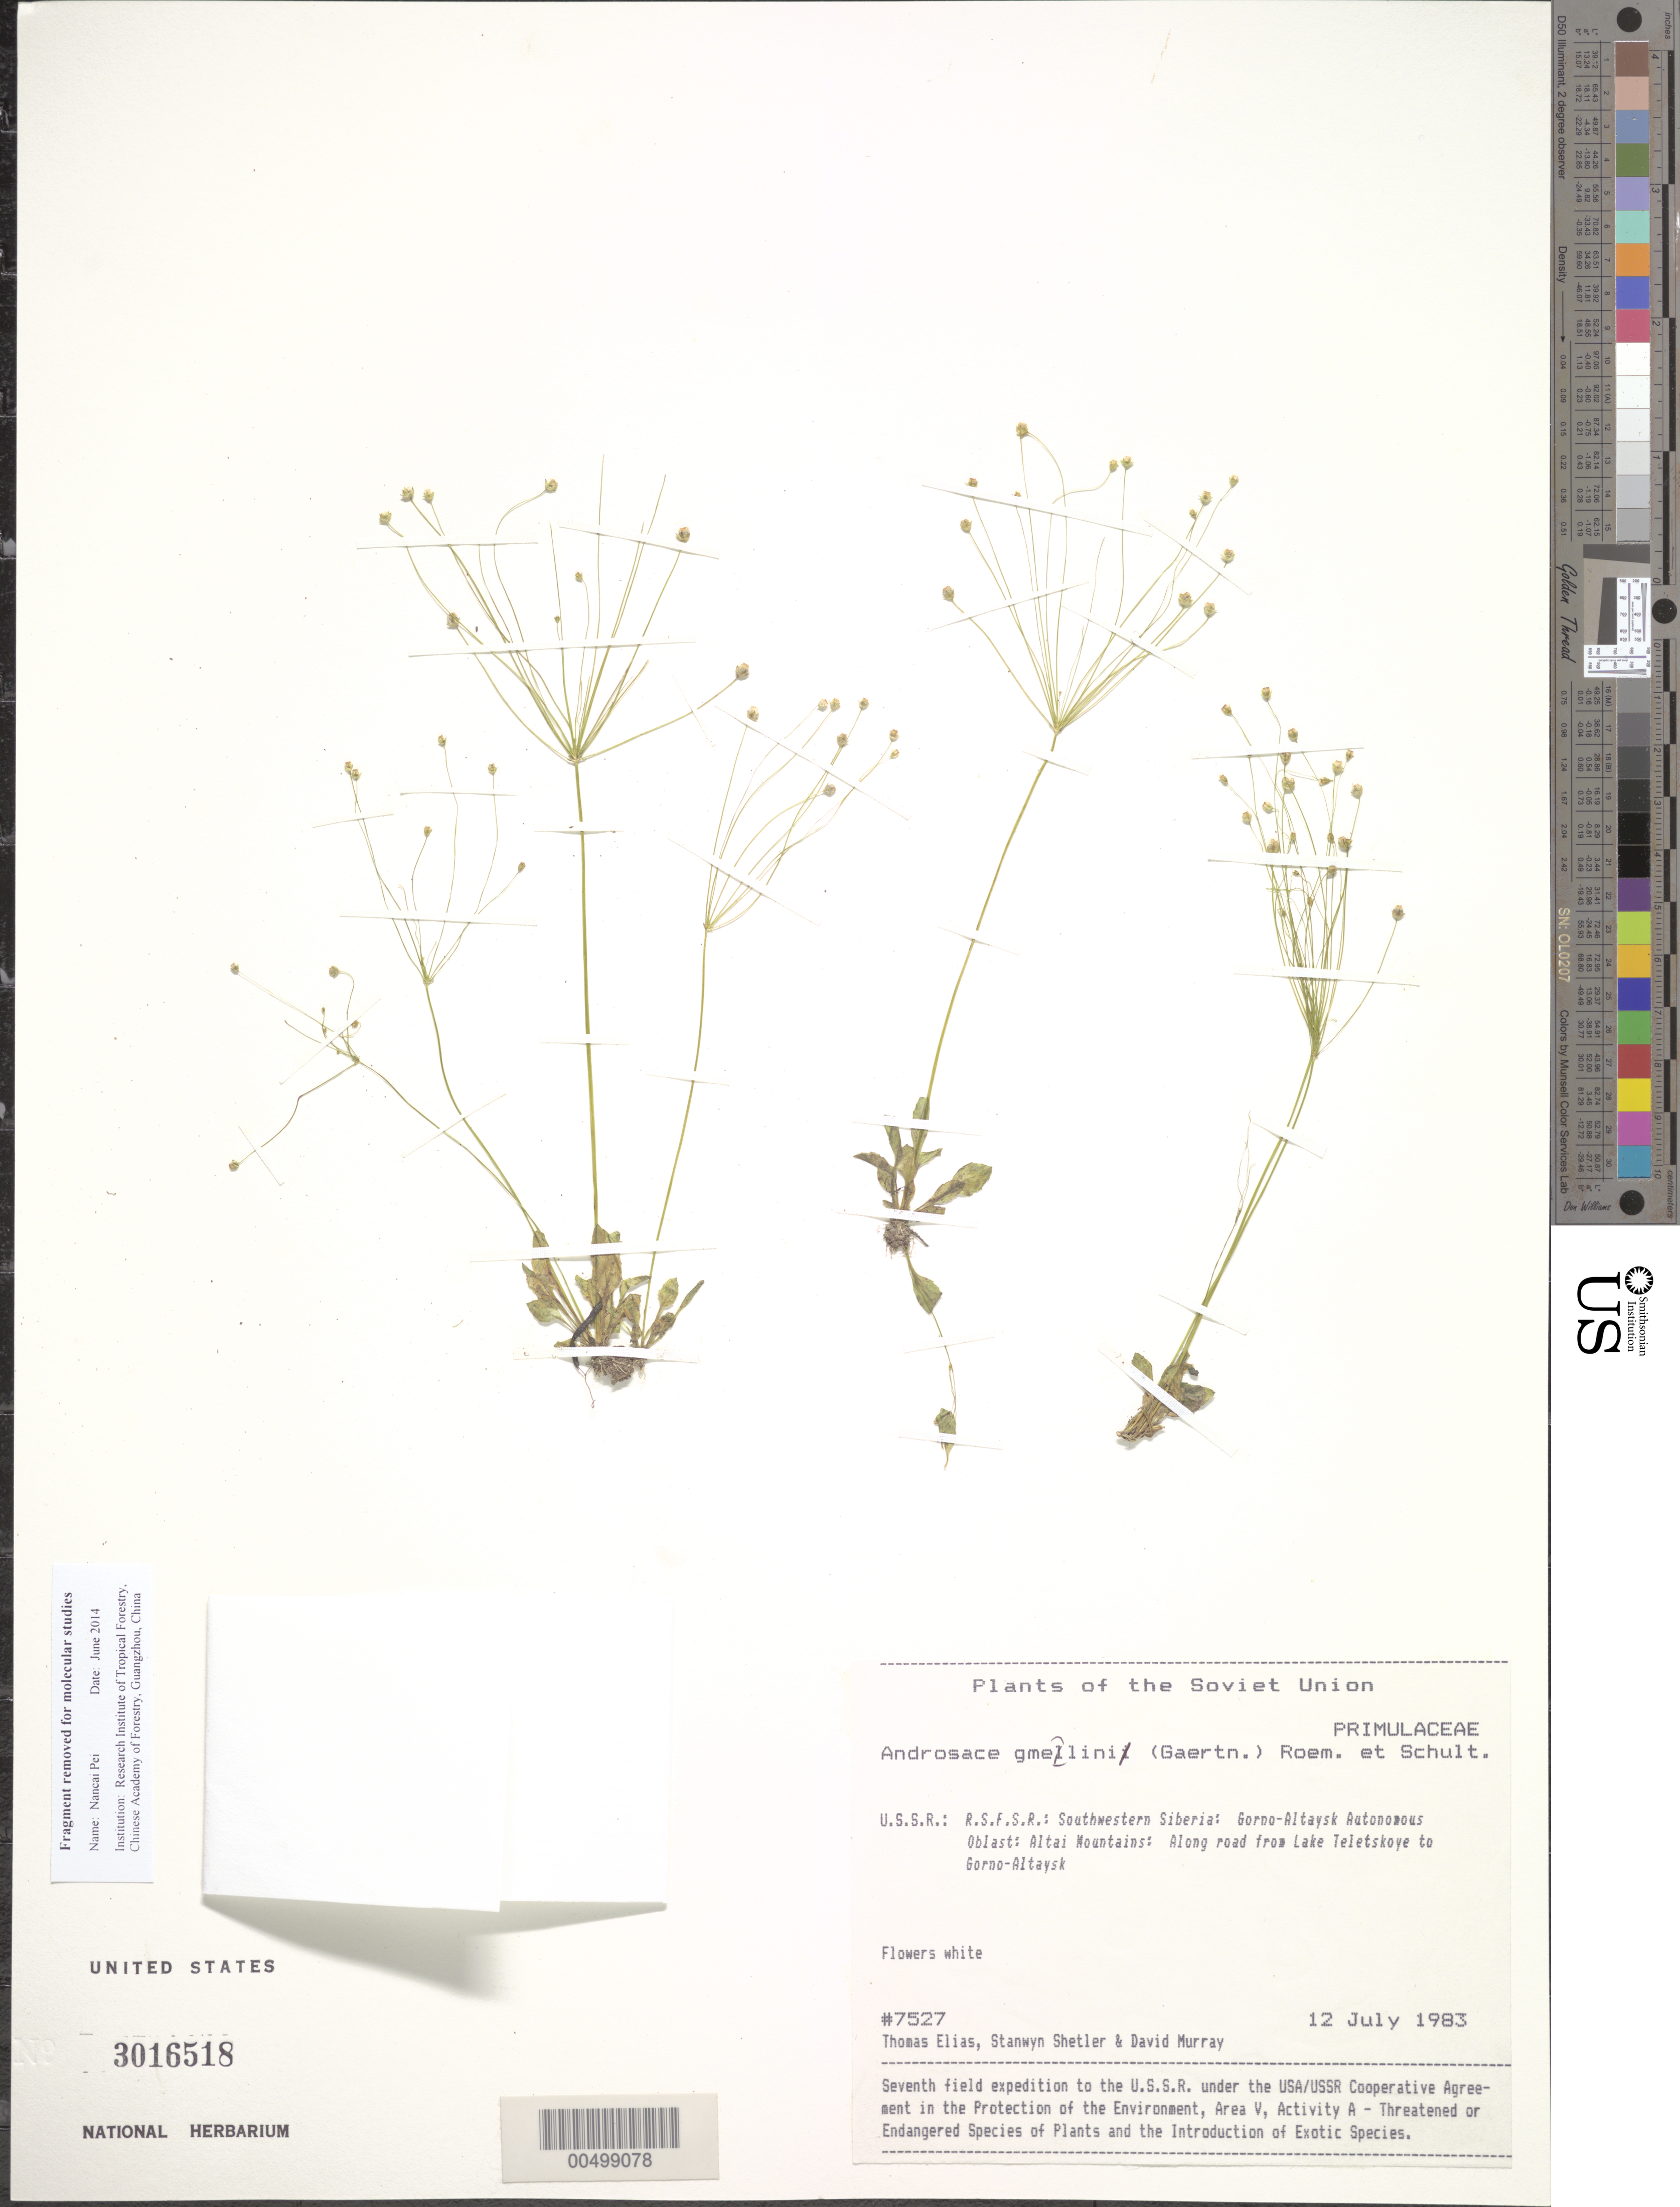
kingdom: Plantae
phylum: Tracheophyta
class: Magnoliopsida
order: Ericales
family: Primulaceae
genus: Androsace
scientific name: Androsace gmelini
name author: (Gaertn.) Roem. & Schult.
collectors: T. Elias, S. Shetler & D. F. Murray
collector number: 7527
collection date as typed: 12 Jul 1983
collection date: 1983-07-12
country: Russian Federation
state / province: Altai Republic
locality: Altai Mountains, along road from Lake Teletskoye to Gorno-Altaysk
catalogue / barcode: US 3016518